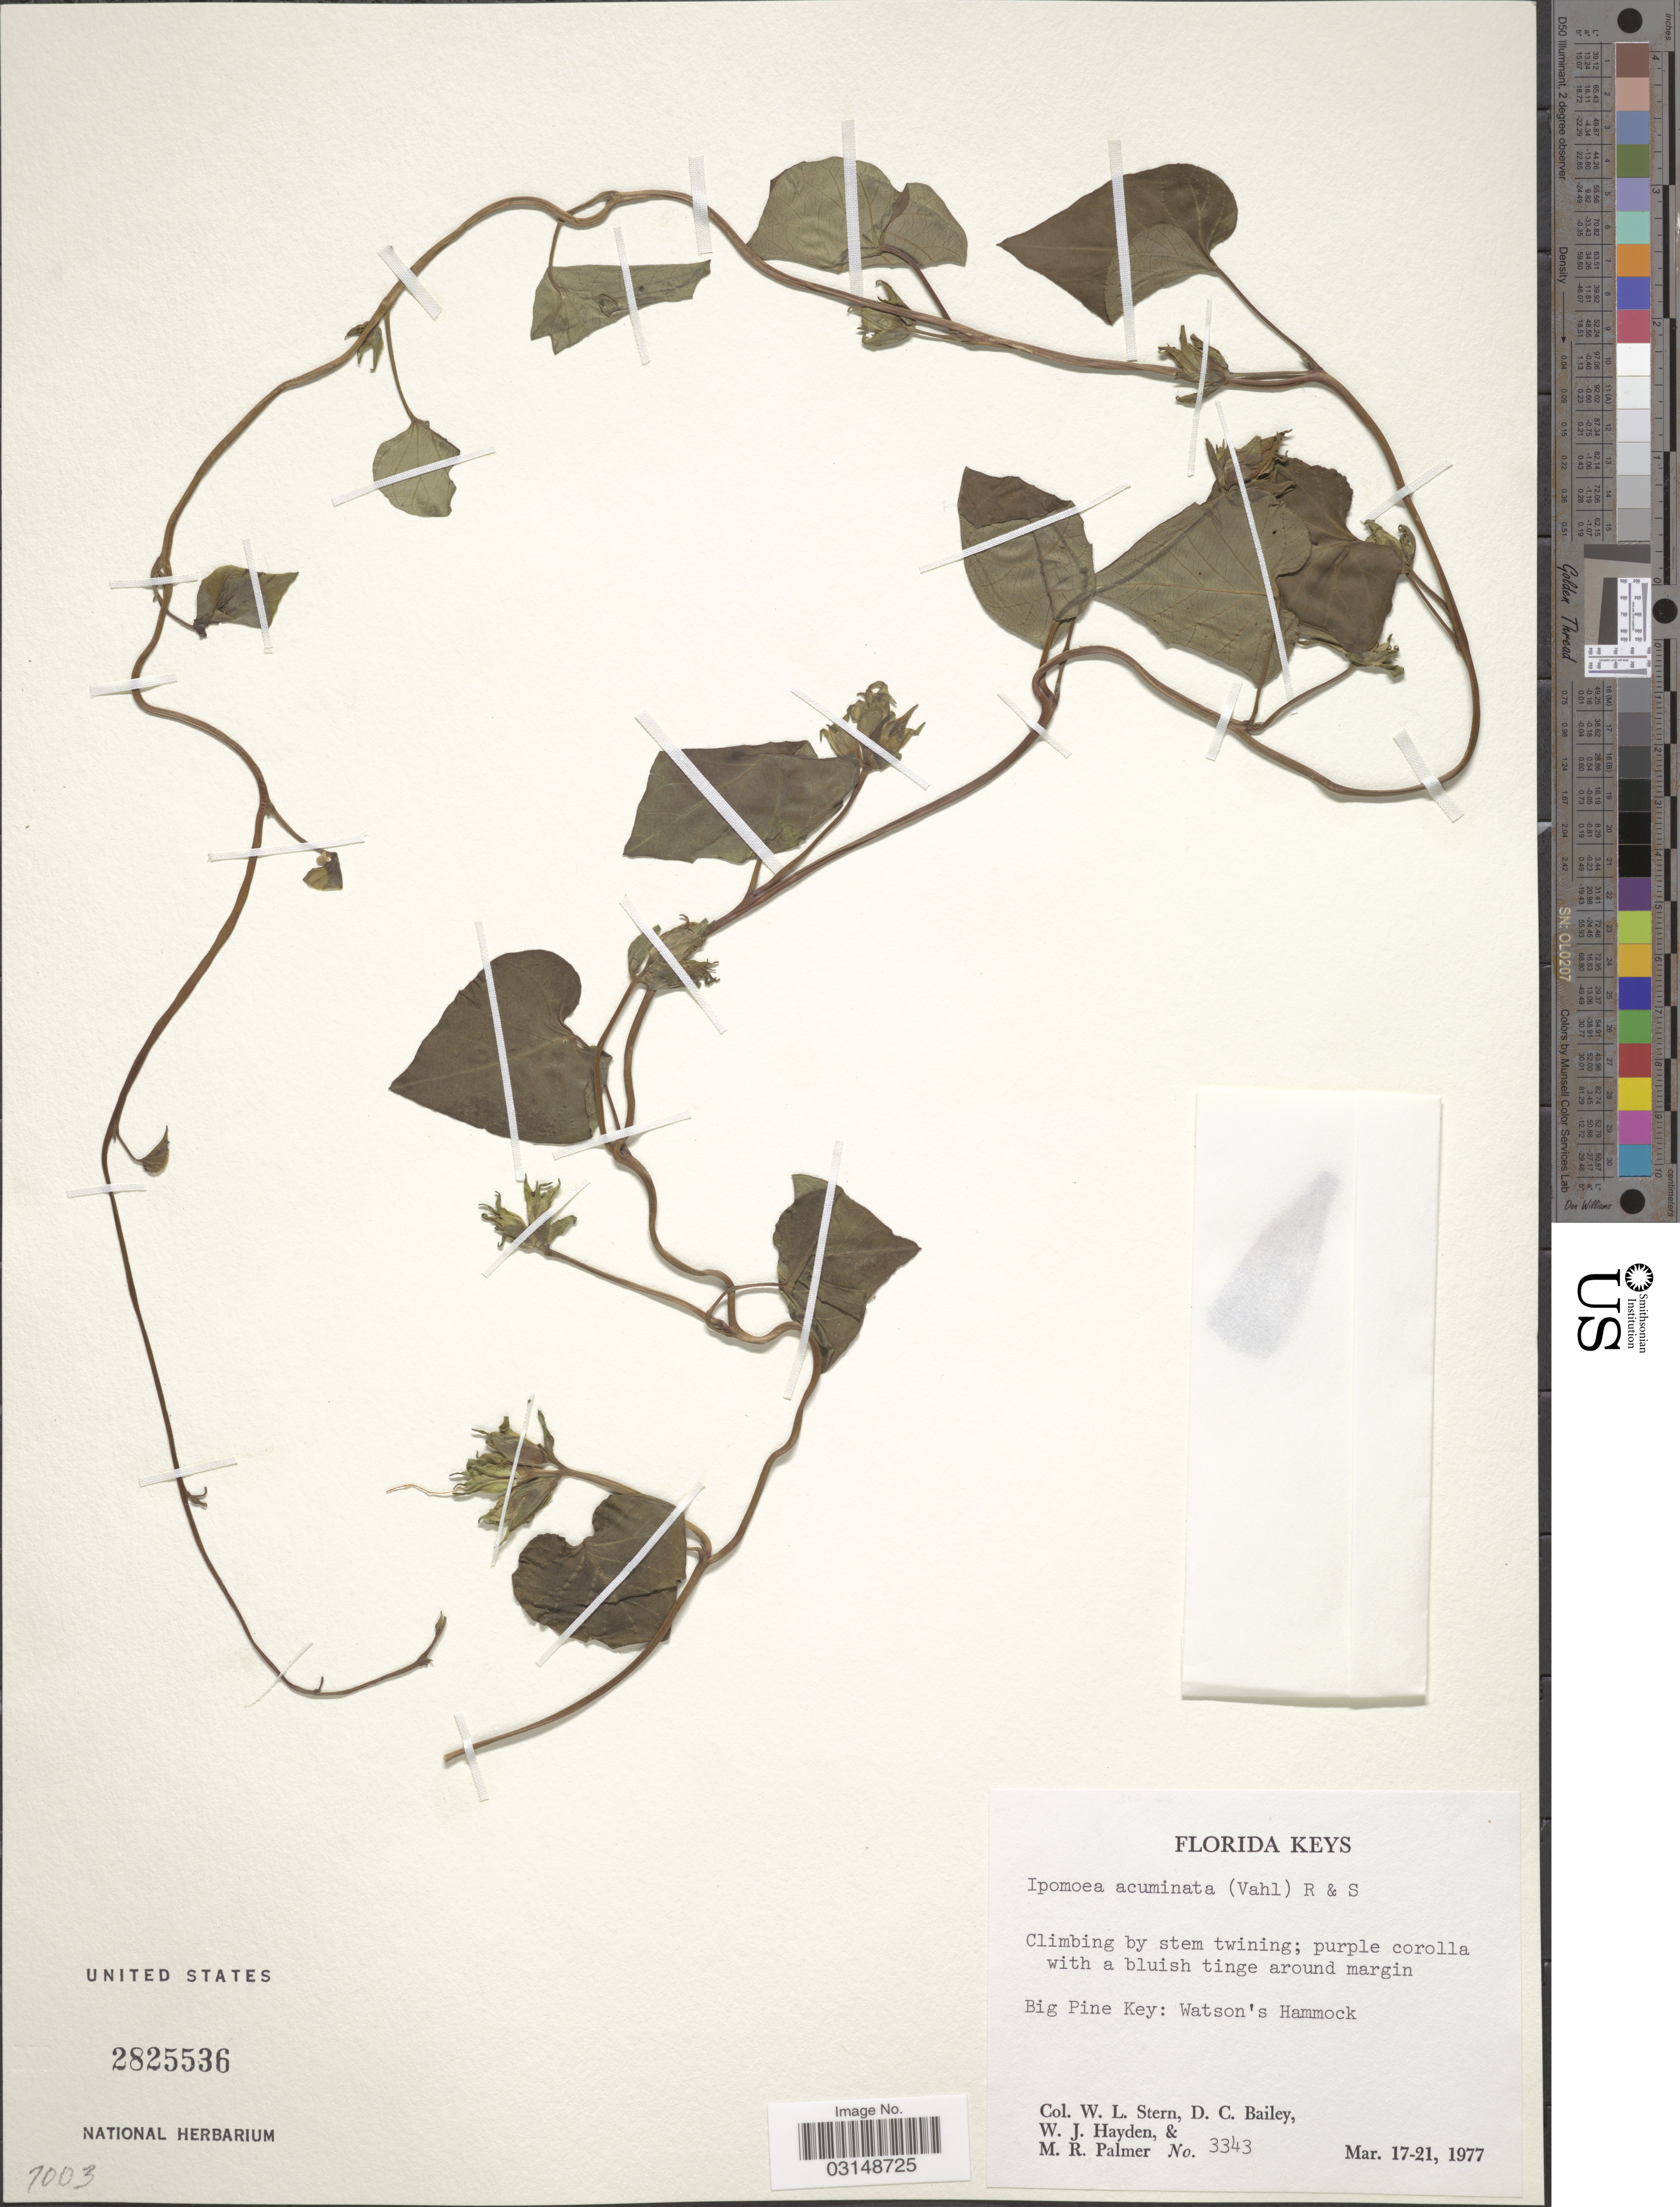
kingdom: Plantae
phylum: Tracheophyta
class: Magnoliopsida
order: Solanales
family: Convolvulaceae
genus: Ipomoea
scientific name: Ipomoea indica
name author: (Burm.) Merr.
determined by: Strong, Mark T., (BOT), Smithsonian Institution - National Museum of Natural History (UNITED STATES)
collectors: W. L. Stern, D. C. Bailey, W. Hayden & M. R. Palmer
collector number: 3343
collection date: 1977-03-17/1977-03-21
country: United States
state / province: Florida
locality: Florida Keys. Big Pine Key: Watson's Hammock.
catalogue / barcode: US 2825536